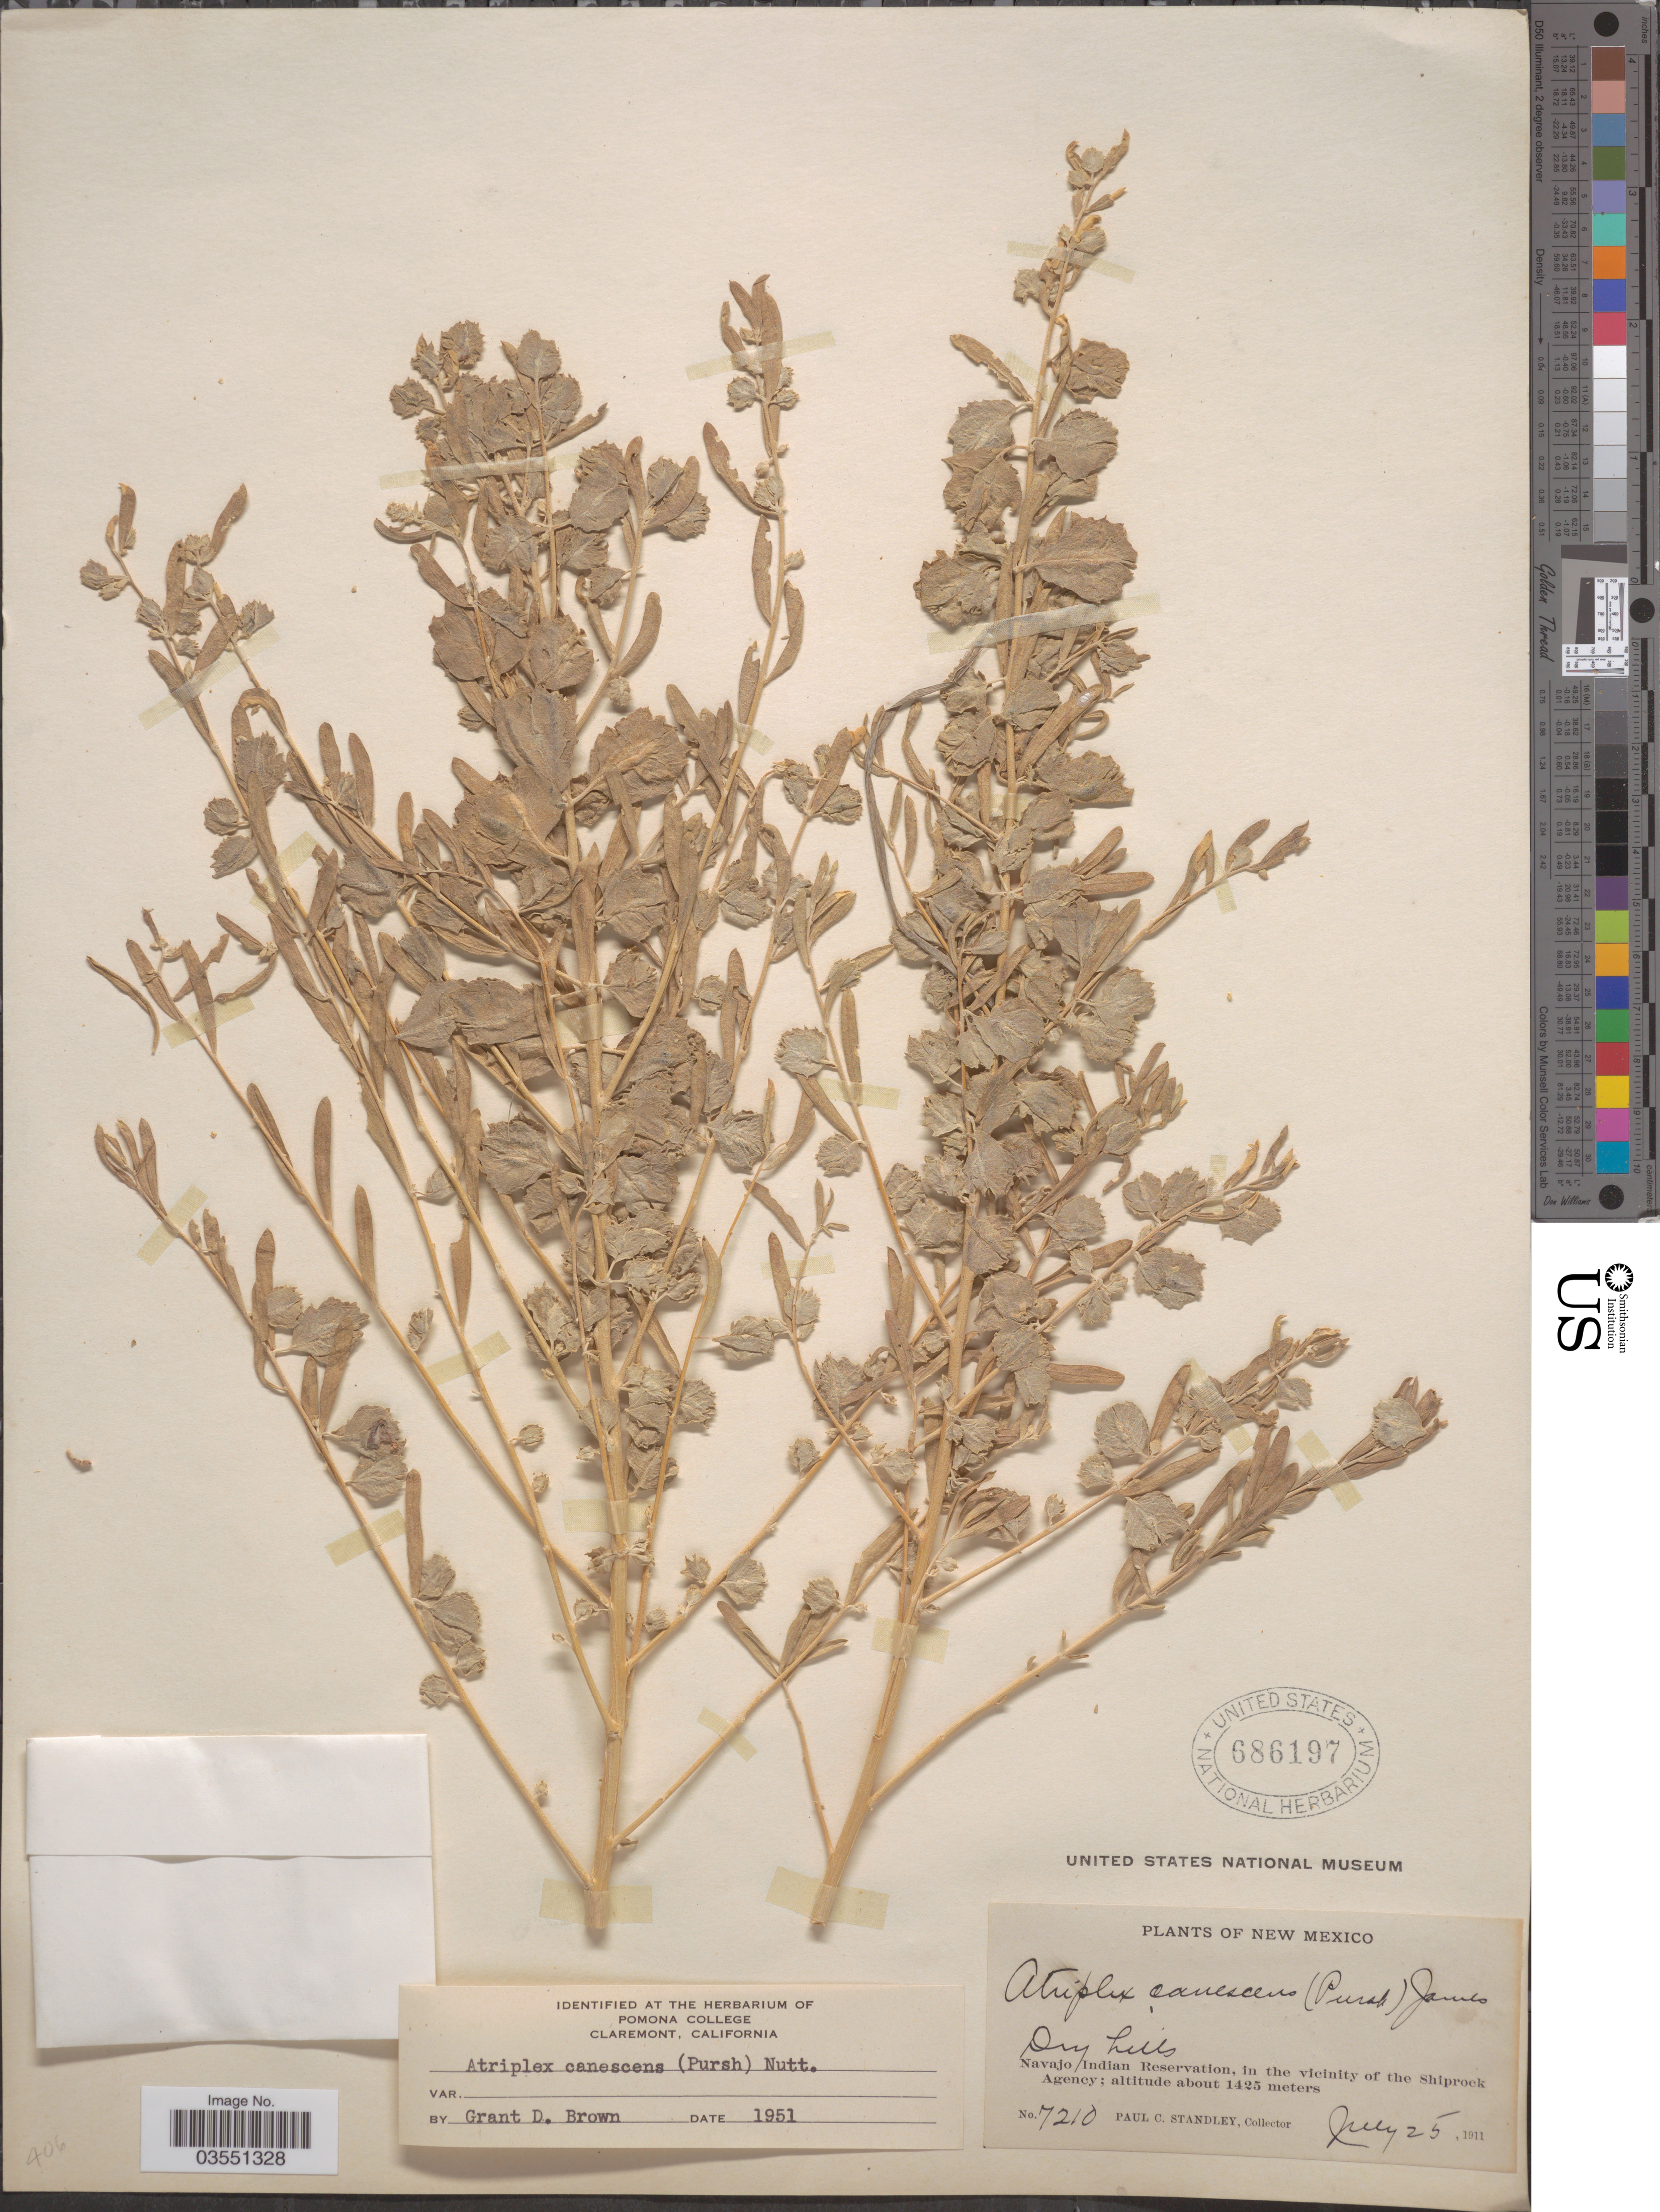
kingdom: Plantae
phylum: Tracheophyta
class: Magnoliopsida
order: Caryophyllales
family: Amaranthaceae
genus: Atriplex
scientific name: Atriplex canescens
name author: (Pursh) Nutt.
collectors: P. C. Standley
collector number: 7210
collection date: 1911-07-25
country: United States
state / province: New Mexico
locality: Navajo Indian Reservation, in the vicinity of the Shiprock Agency.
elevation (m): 1425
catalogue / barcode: US 686197